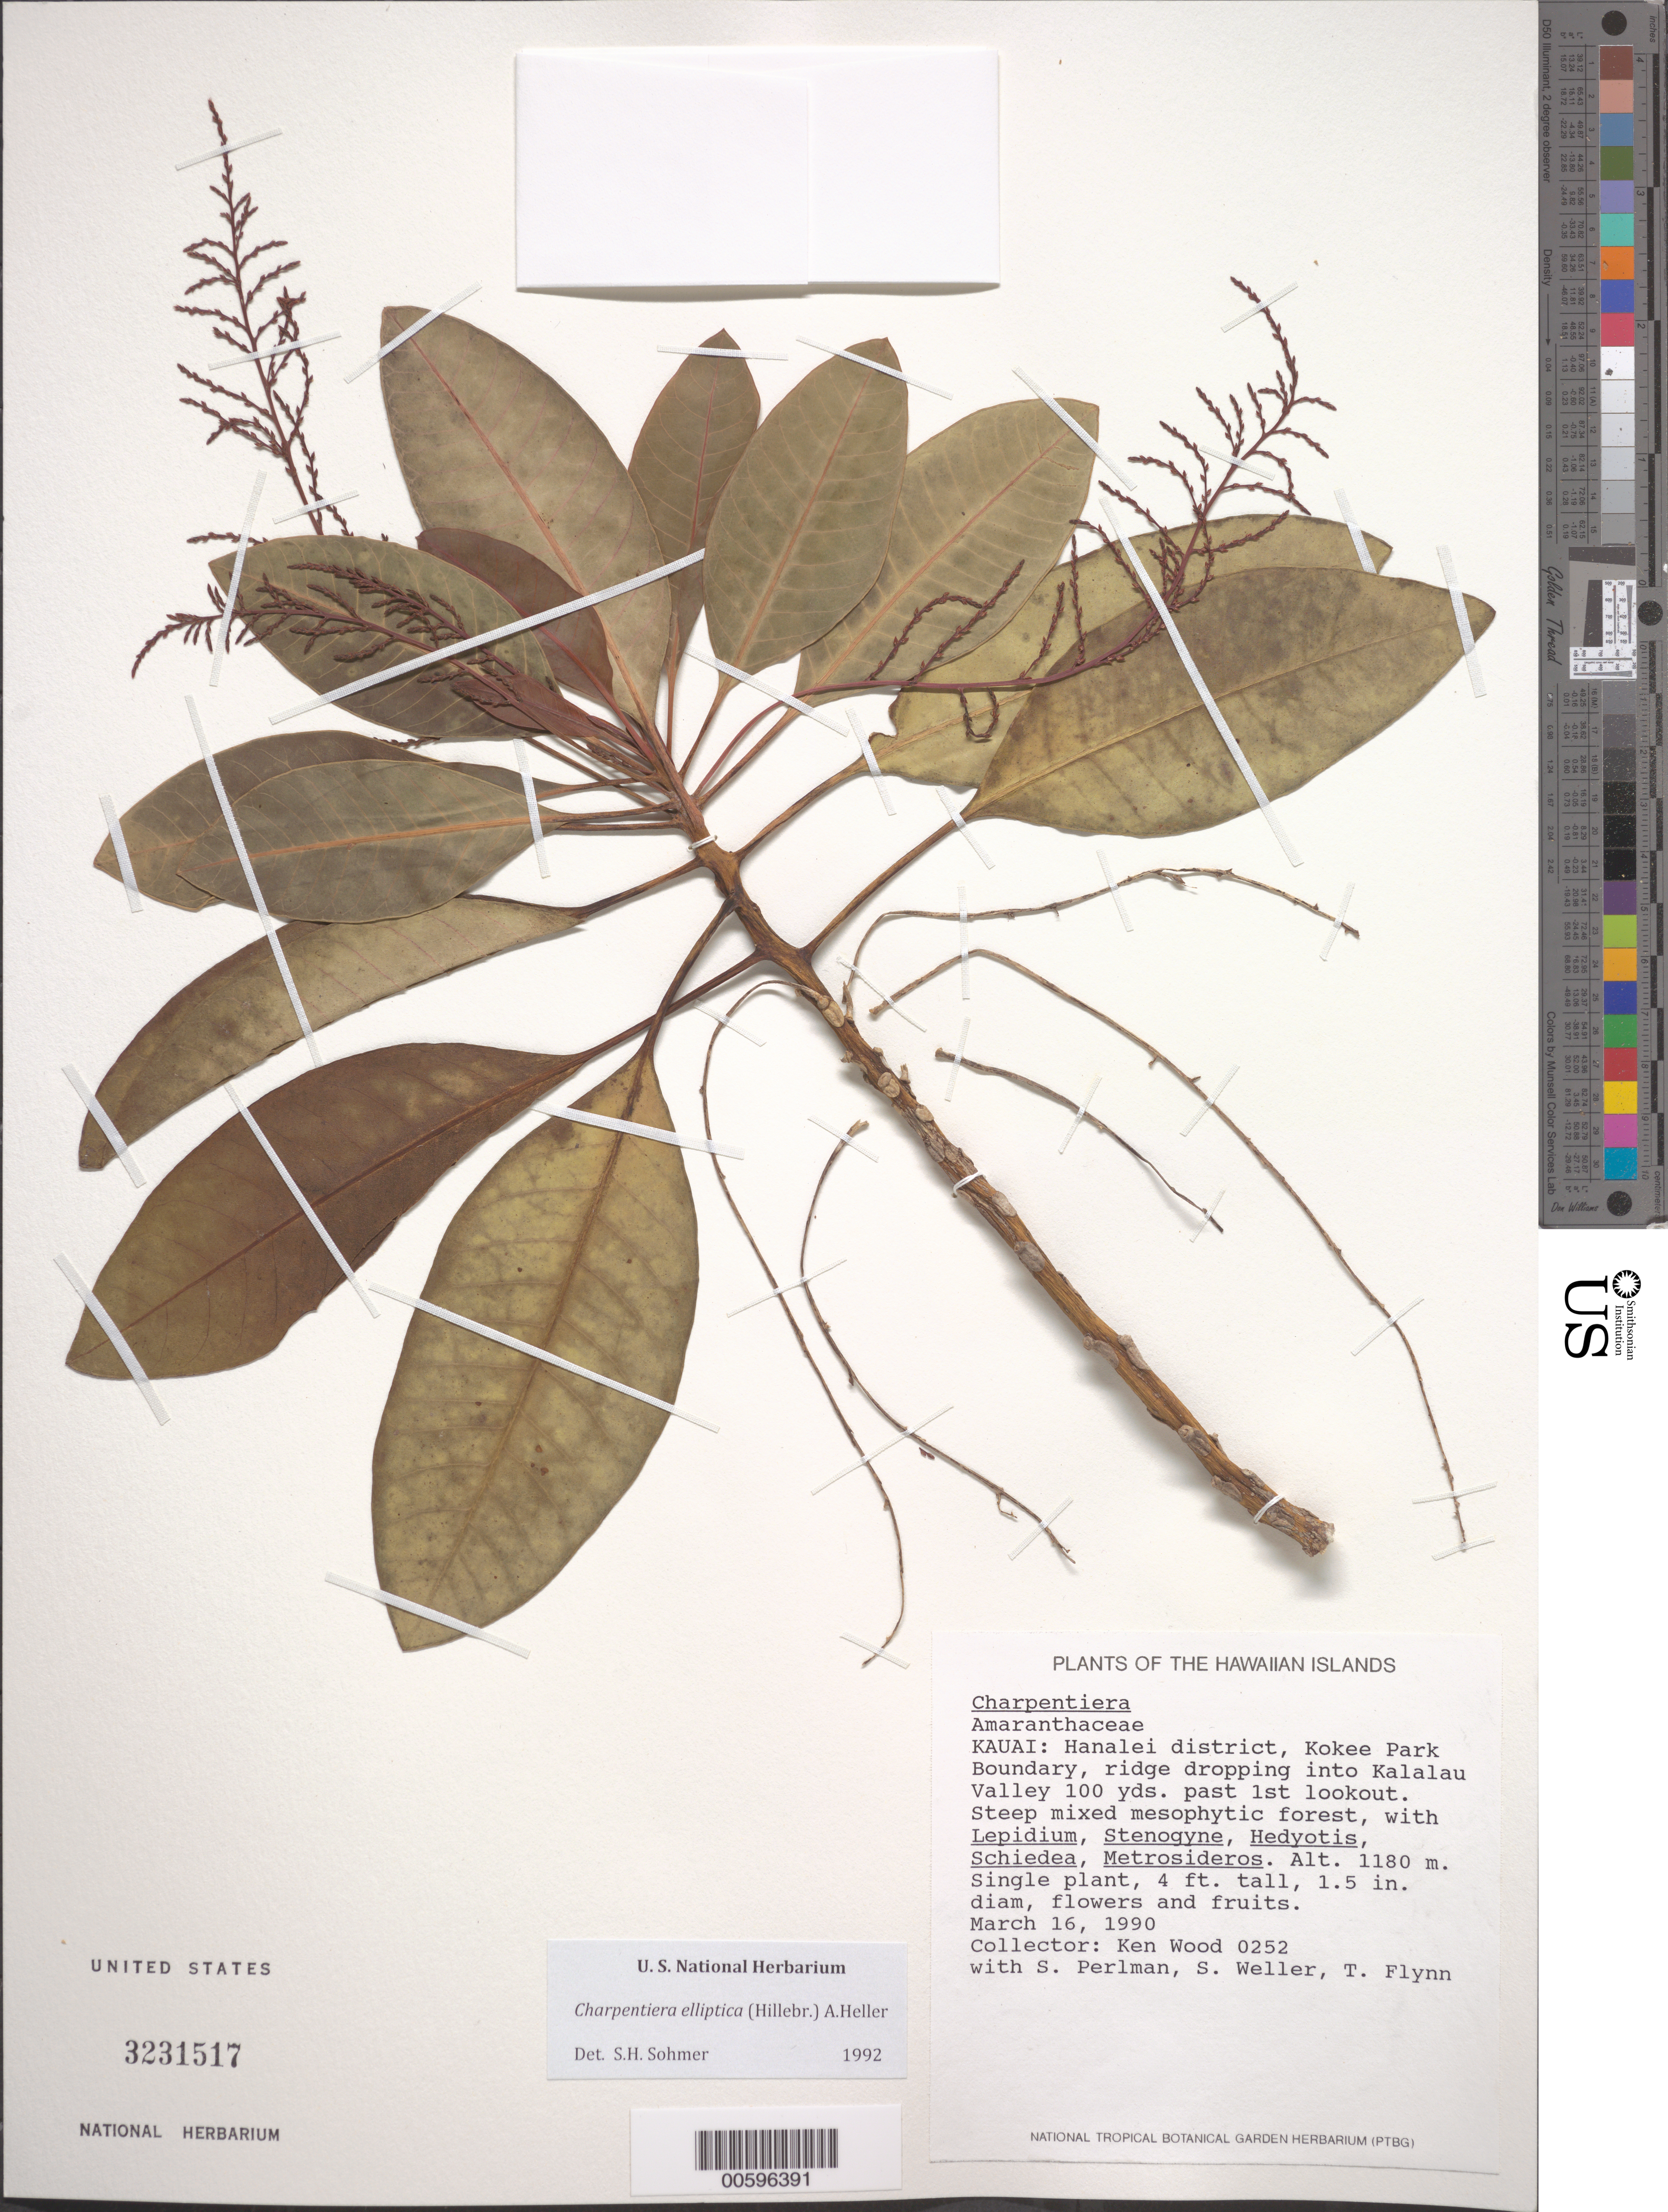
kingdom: Plantae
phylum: Tracheophyta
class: Magnoliopsida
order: Caryophyllales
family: Amaranthaceae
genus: Charpentiera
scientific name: Charpentiera sp.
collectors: K. Wood, S. P. Perlman, S. G. Weller & T. W. Flynn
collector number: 0252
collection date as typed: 16 Mar 1990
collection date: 1990-03-16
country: United States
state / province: Hawaii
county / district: Kauai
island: Kaua'i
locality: Hanalei Dist, Kokee Park Boundary, ridge dropping into Kalalau Valley 100 yds past 1st lookout.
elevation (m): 1180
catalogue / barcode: US 3231517